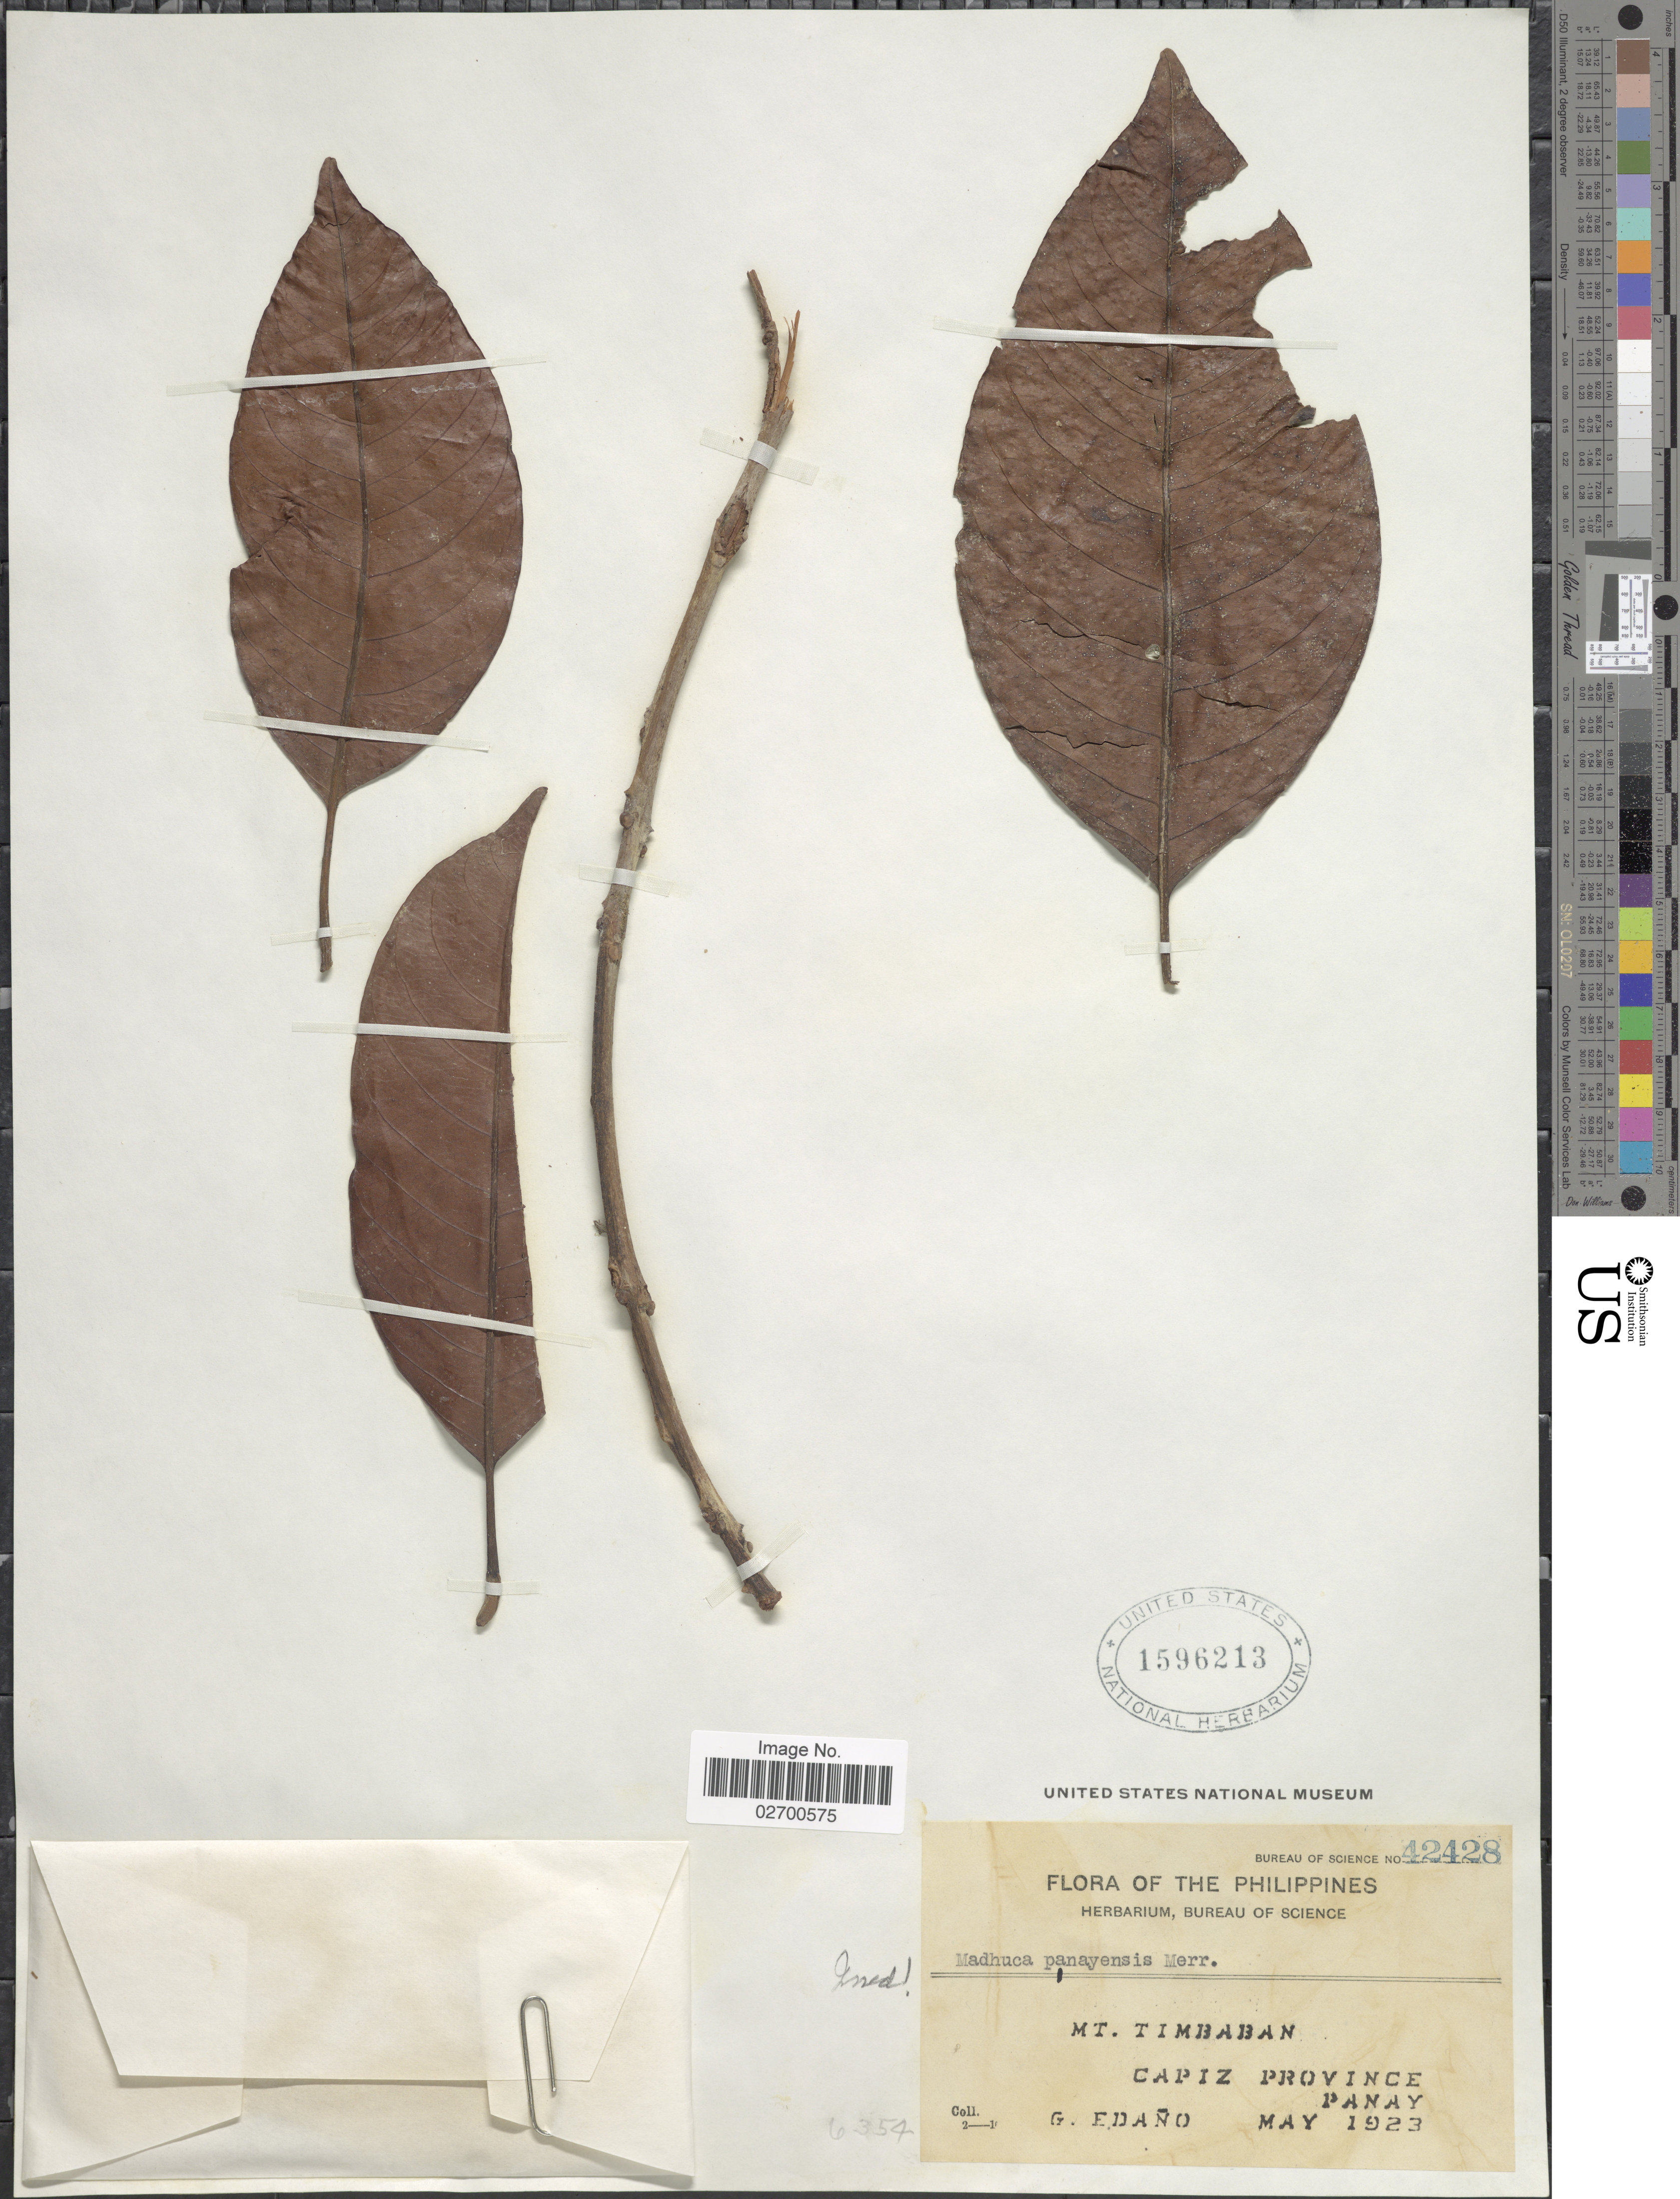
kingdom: Plantae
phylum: Tracheophyta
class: Magnoliopsida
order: Ericales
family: Sapotaceae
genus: Madhuca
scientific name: Madhuca sp.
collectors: G. Edaño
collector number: Bureau of Science 42428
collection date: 1923-05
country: Philippines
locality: Mt. Timbaban, Capiz Province. Panay.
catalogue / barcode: US 1596213